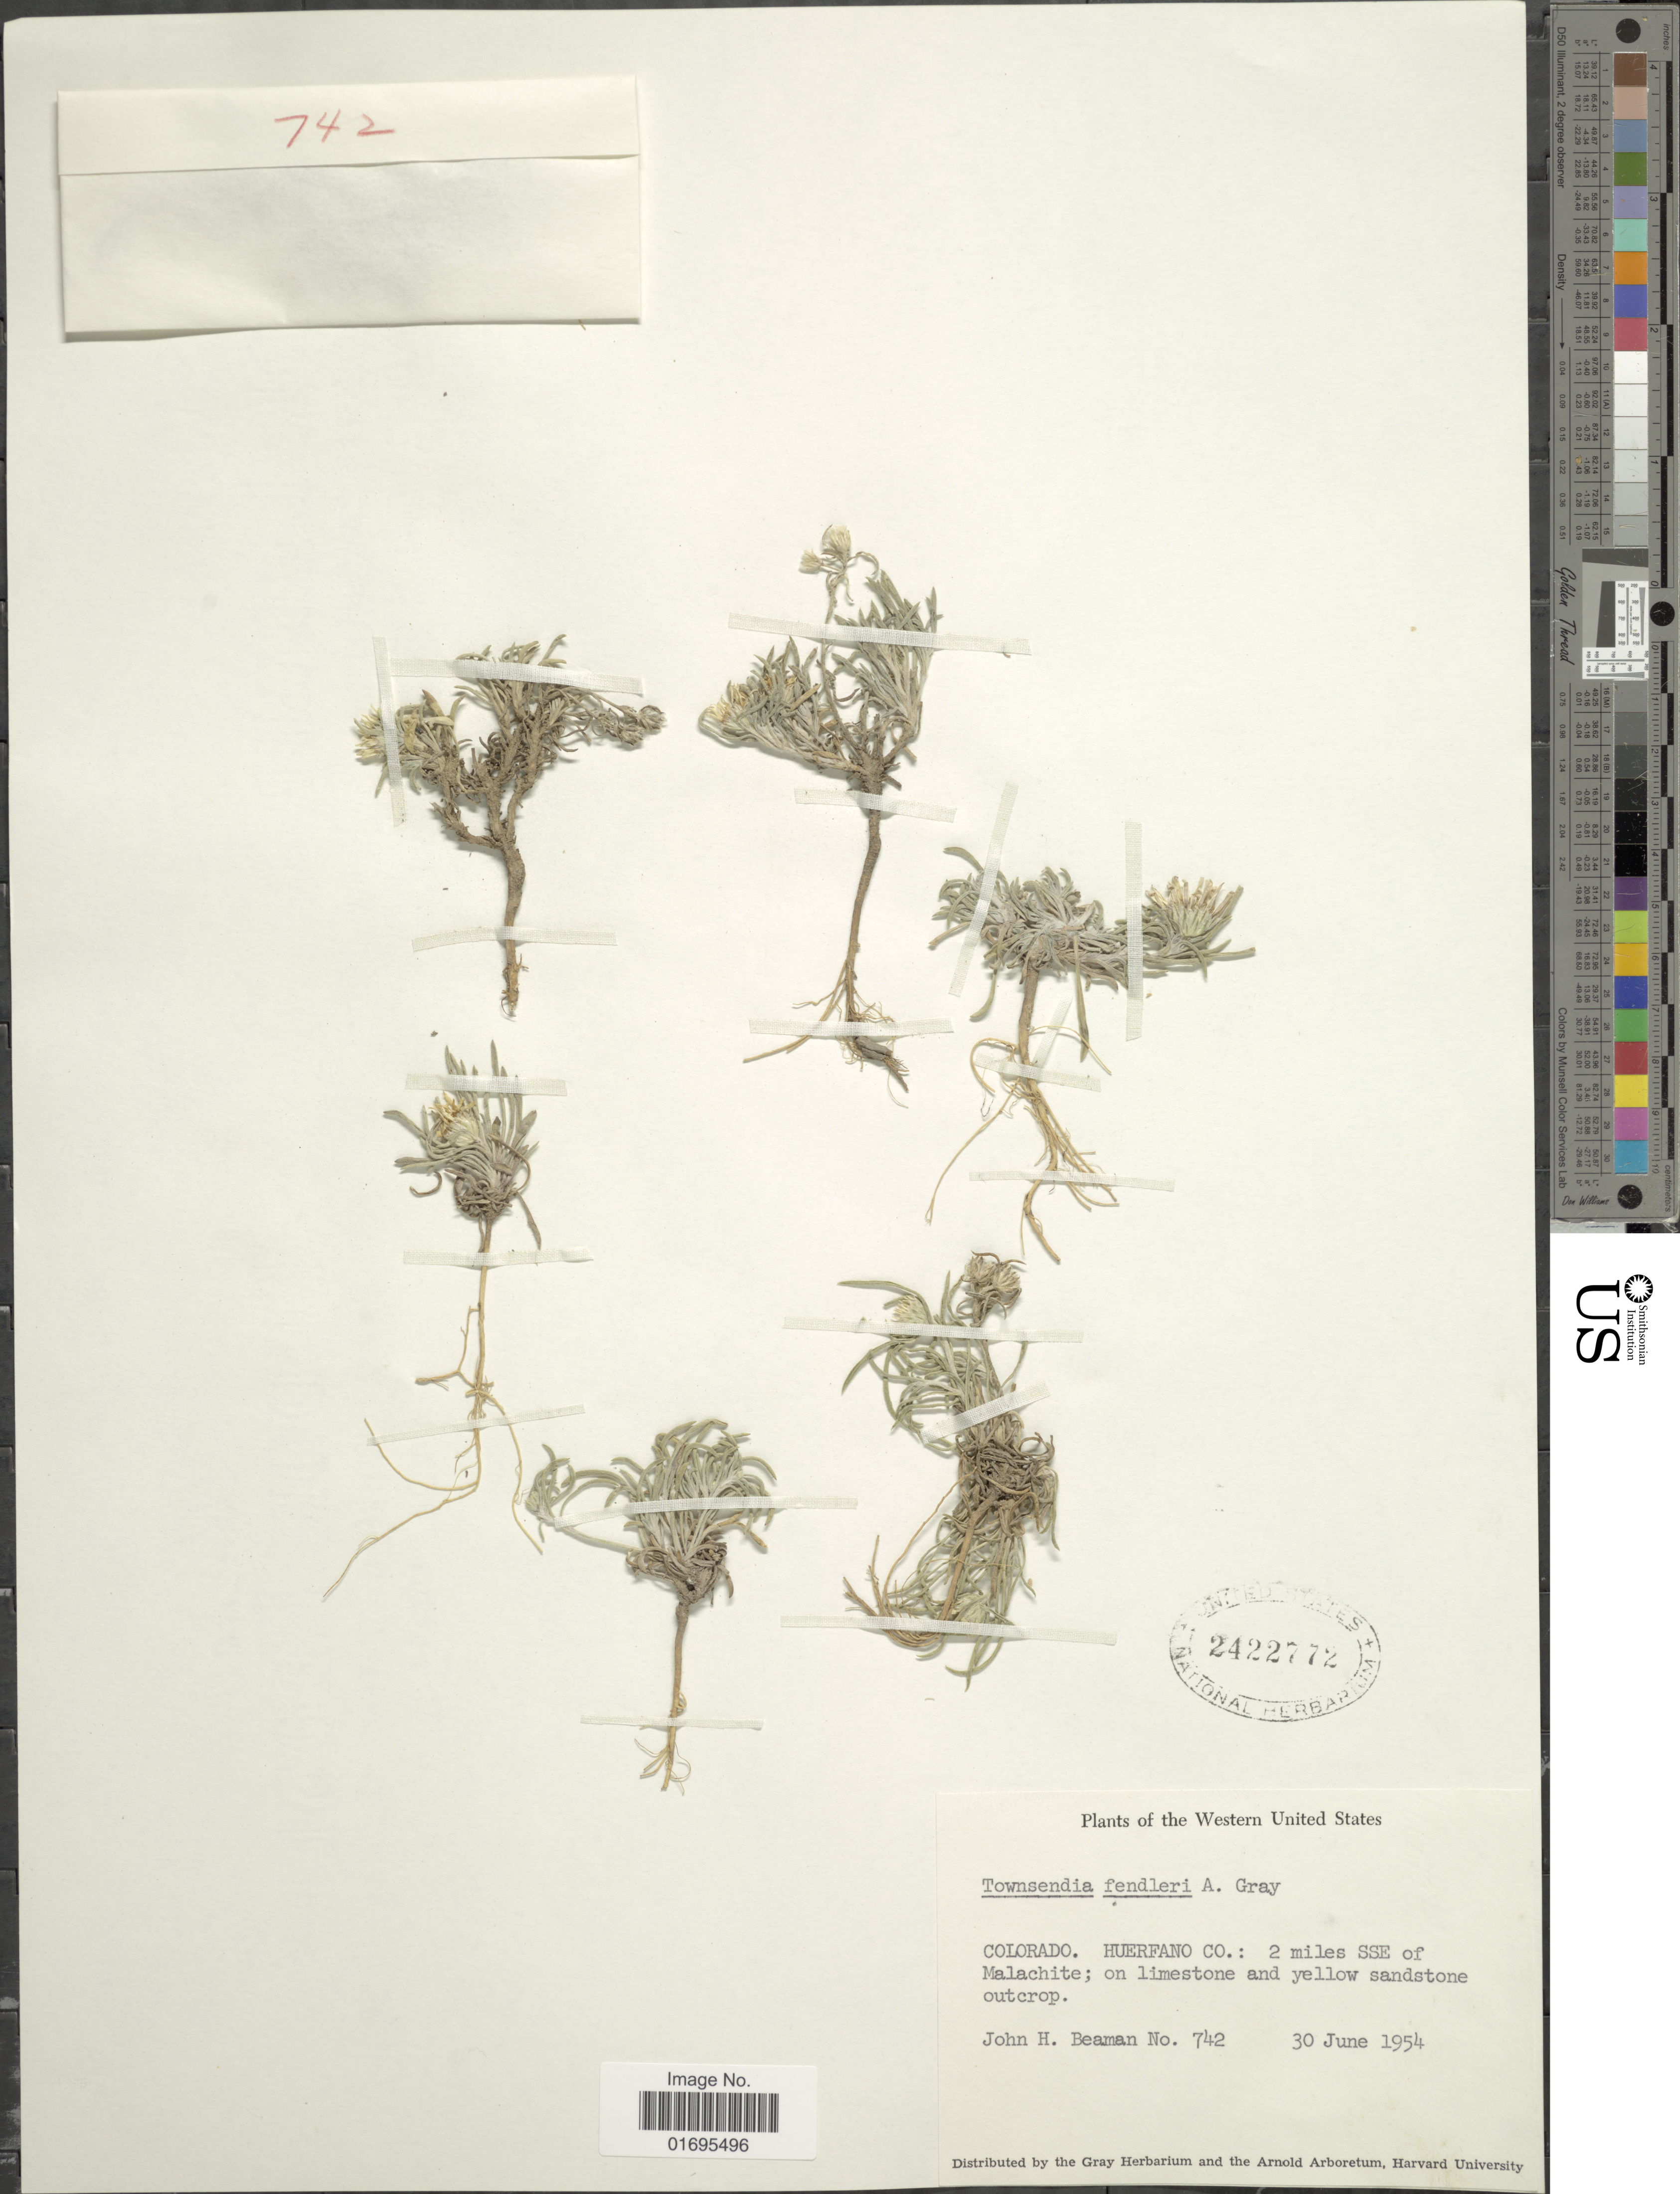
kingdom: Plantae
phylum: Tracheophyta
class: Magnoliopsida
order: Asterales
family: Asteraceae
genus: Townsendia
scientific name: Townsendia fendleri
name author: A. Gray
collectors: J. H. Beaman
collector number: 742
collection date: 1954-06-30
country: United States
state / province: Colorado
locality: Western United States, Huerfano Co.: 2 miles SSE of Malachite; on limestone and yellow sandstone outcrop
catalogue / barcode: US 2422772